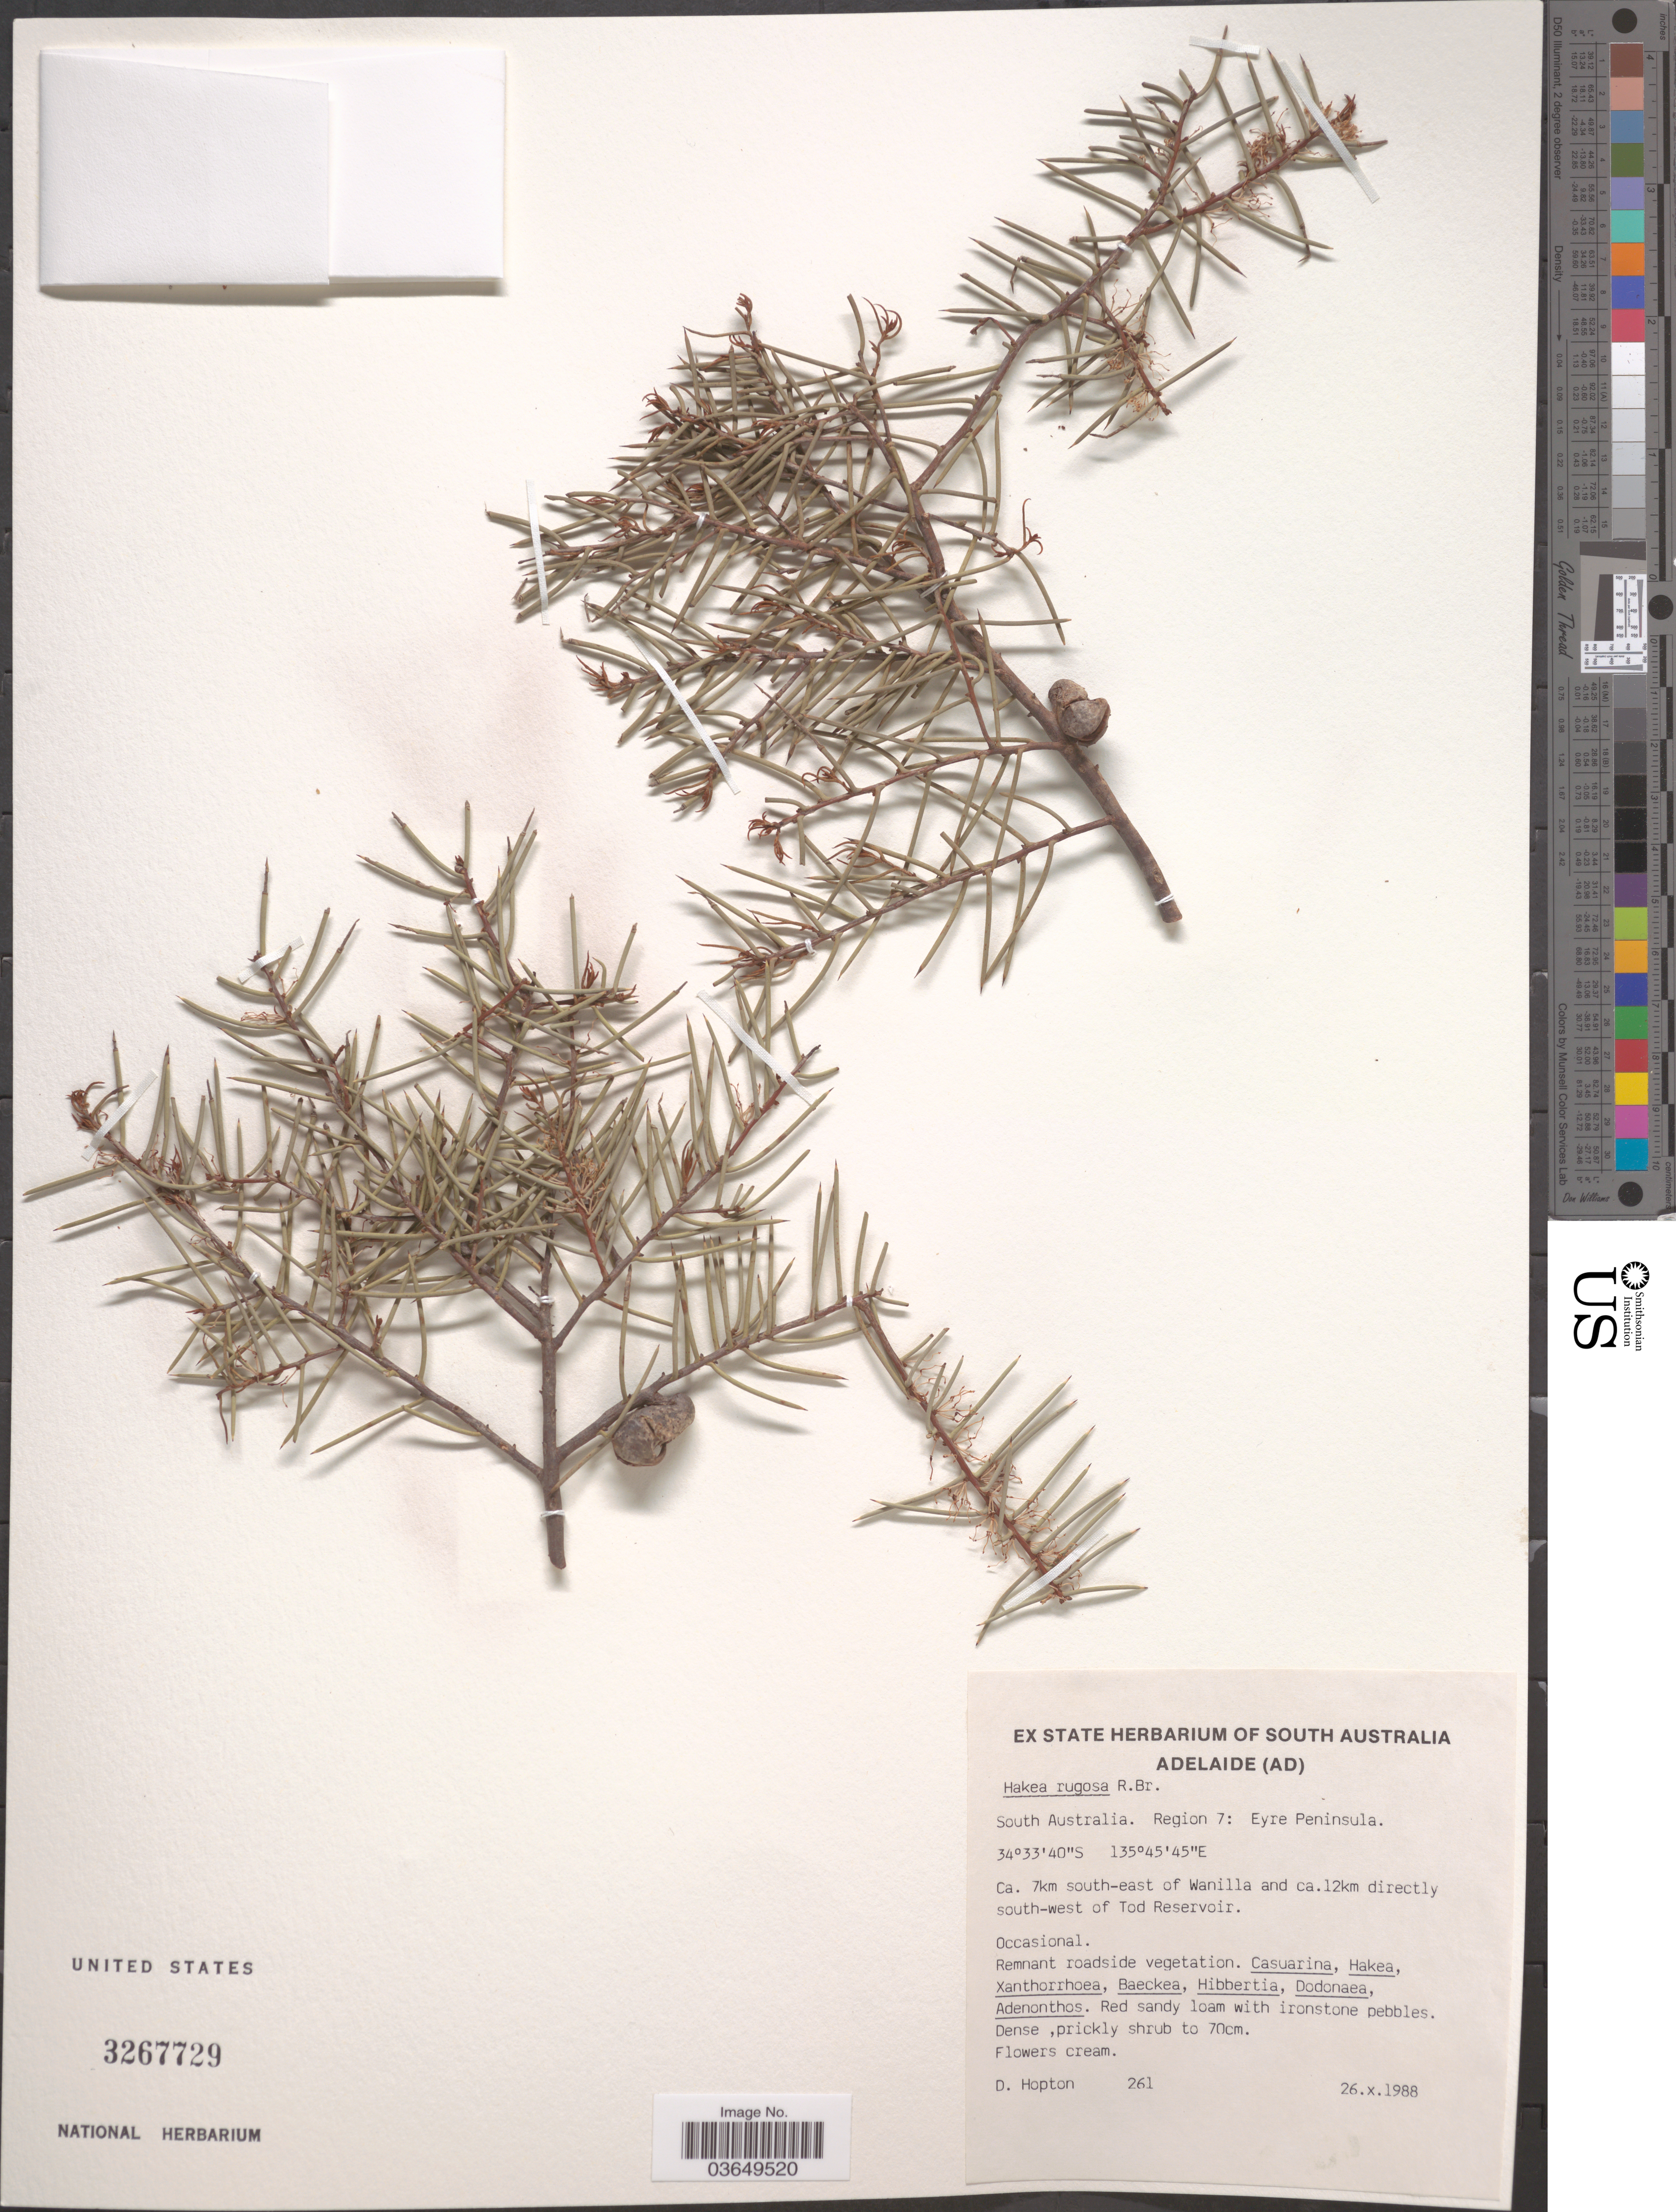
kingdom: Plantae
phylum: Tracheophyta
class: Magnoliopsida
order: Proteales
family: Proteaceae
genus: Hakea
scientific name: Hakea rugosa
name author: R. Br.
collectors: D. Hopton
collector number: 261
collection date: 1988-10-26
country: Australia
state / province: South Australia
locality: Region 7: Eyre Peninsula. Ca. 7km south-east of Wanilla and ca. 12km directly south-west of Tod Reservoir.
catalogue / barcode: US 3267729